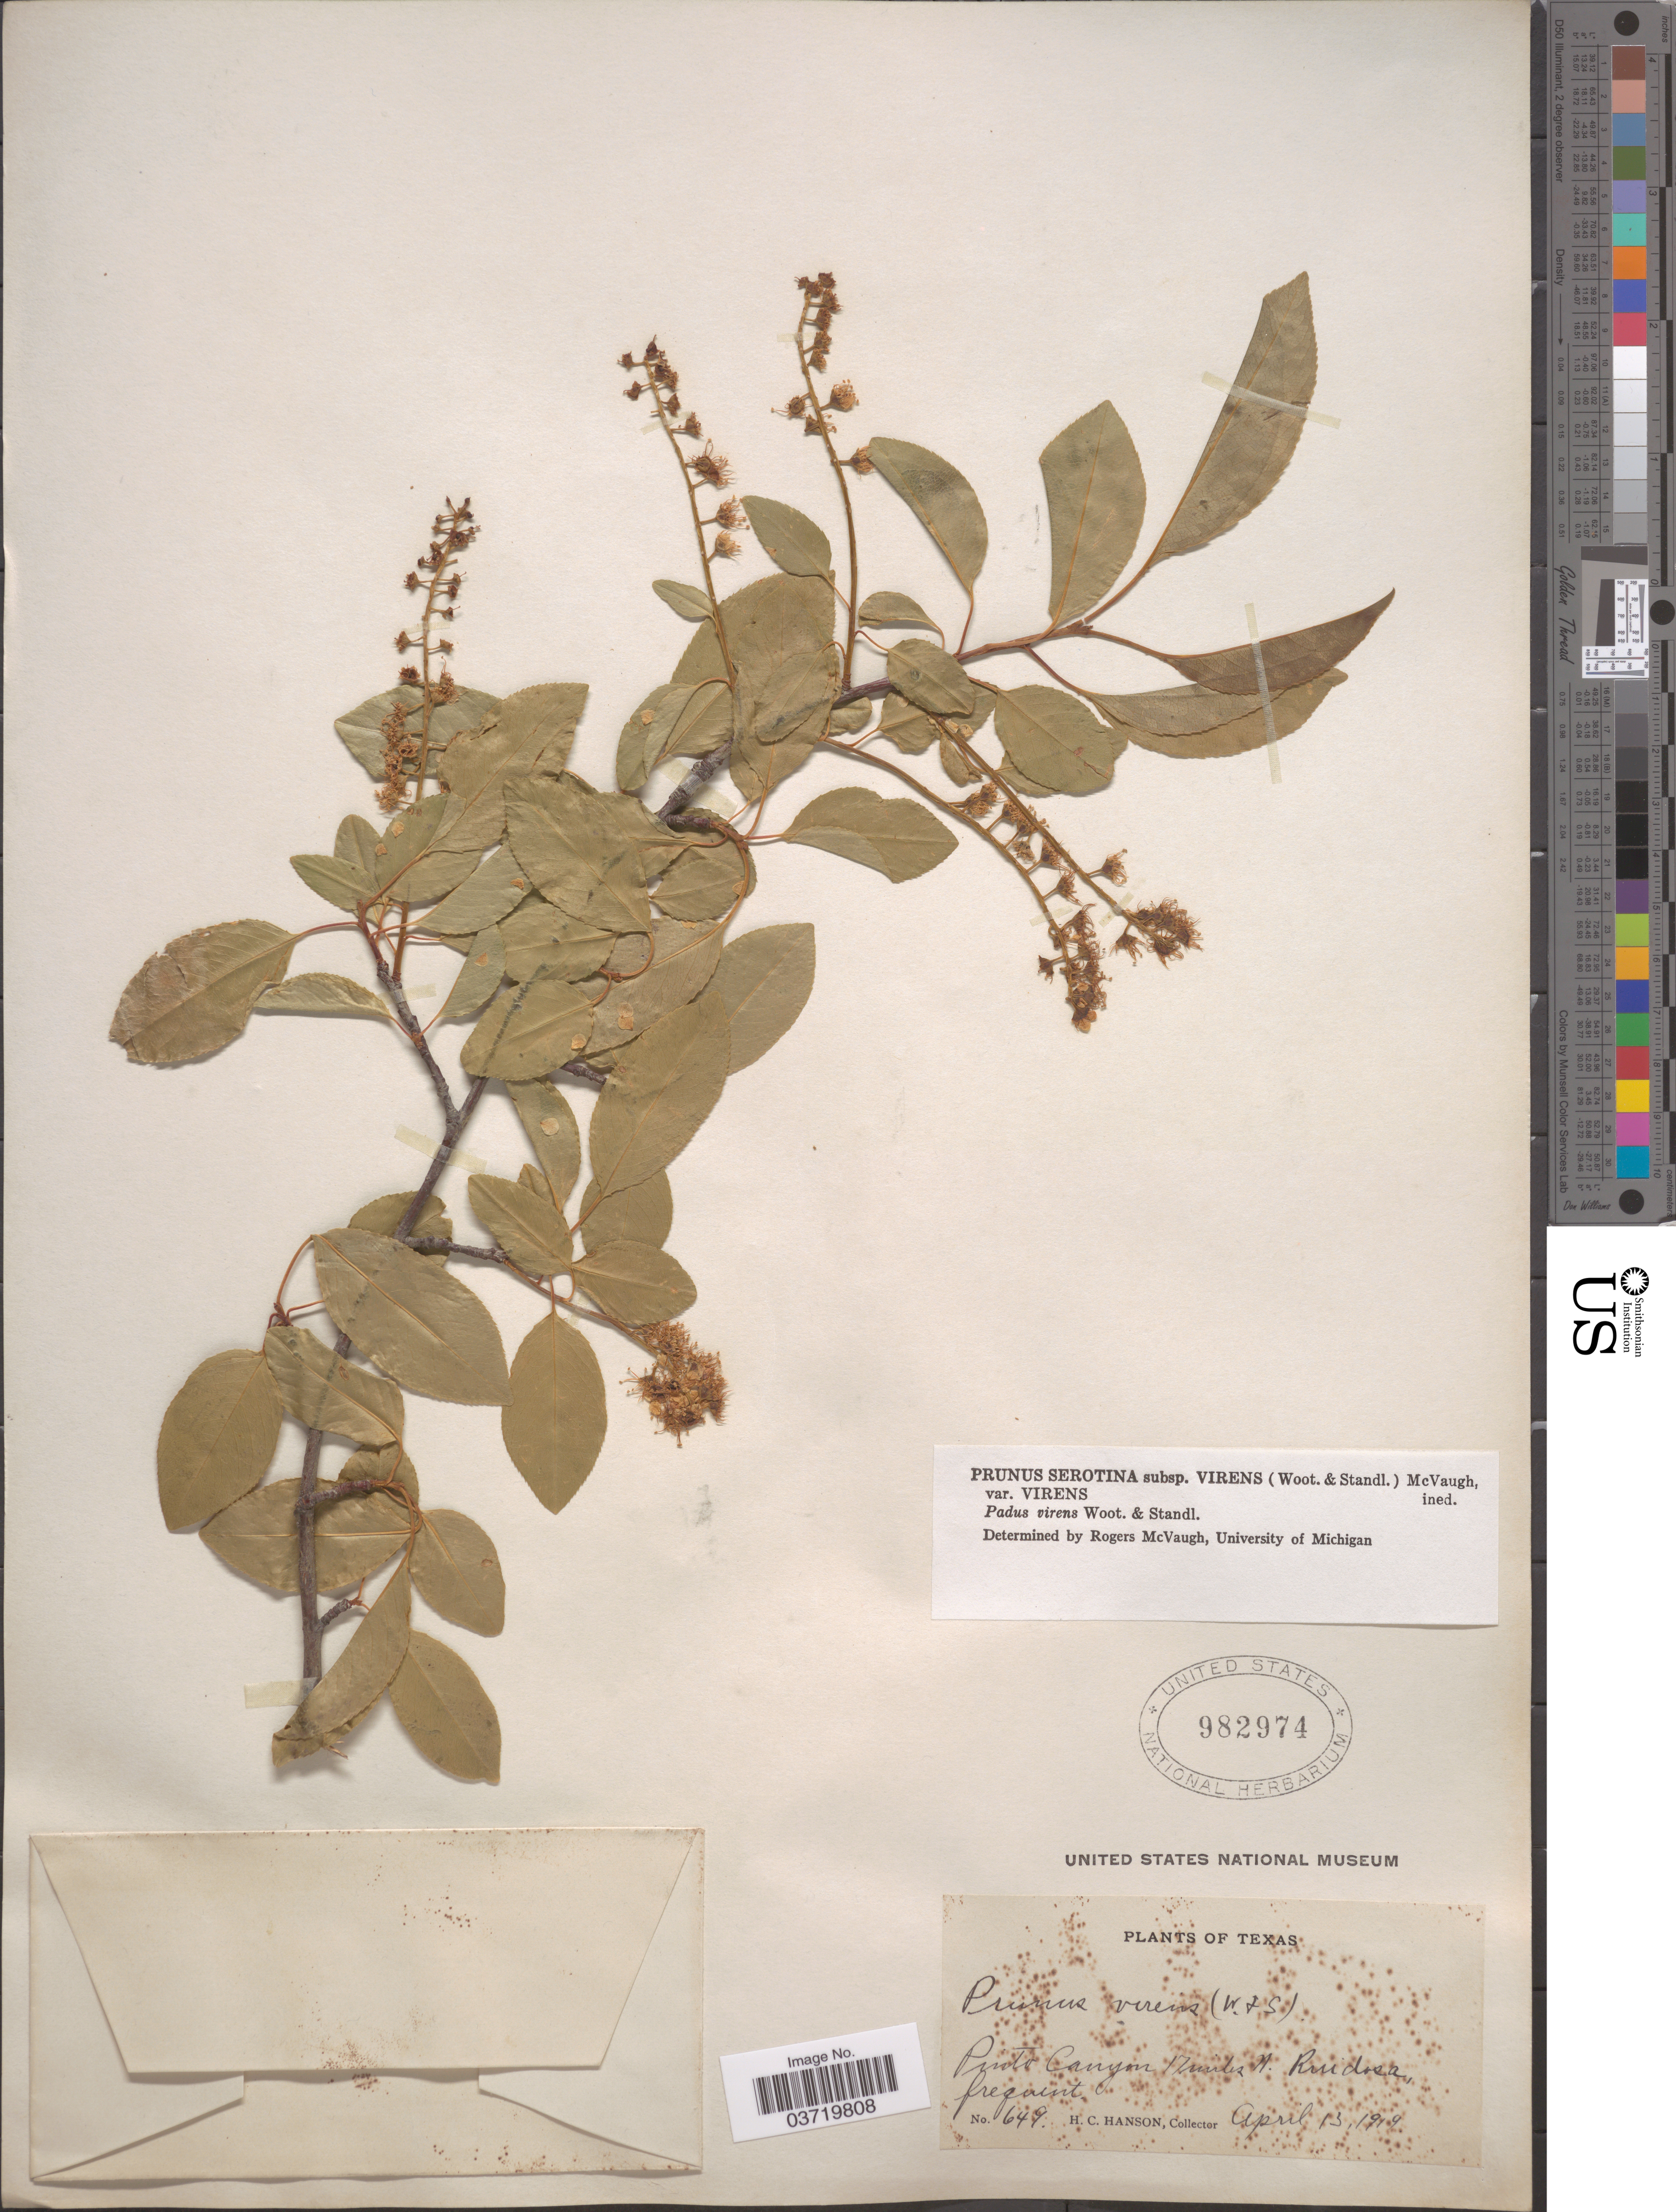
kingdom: Plantae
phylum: Tracheophyta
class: Magnoliopsida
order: Rosales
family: Rosaceae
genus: Prunus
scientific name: Prunus serotina var. rufula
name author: (Wooton & Standl.) McVaugh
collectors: H. Hanson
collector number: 649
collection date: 1919-04-13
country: United States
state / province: Texas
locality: Pinto Canyon 17 miles N. Ruidosa.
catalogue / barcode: US 982974